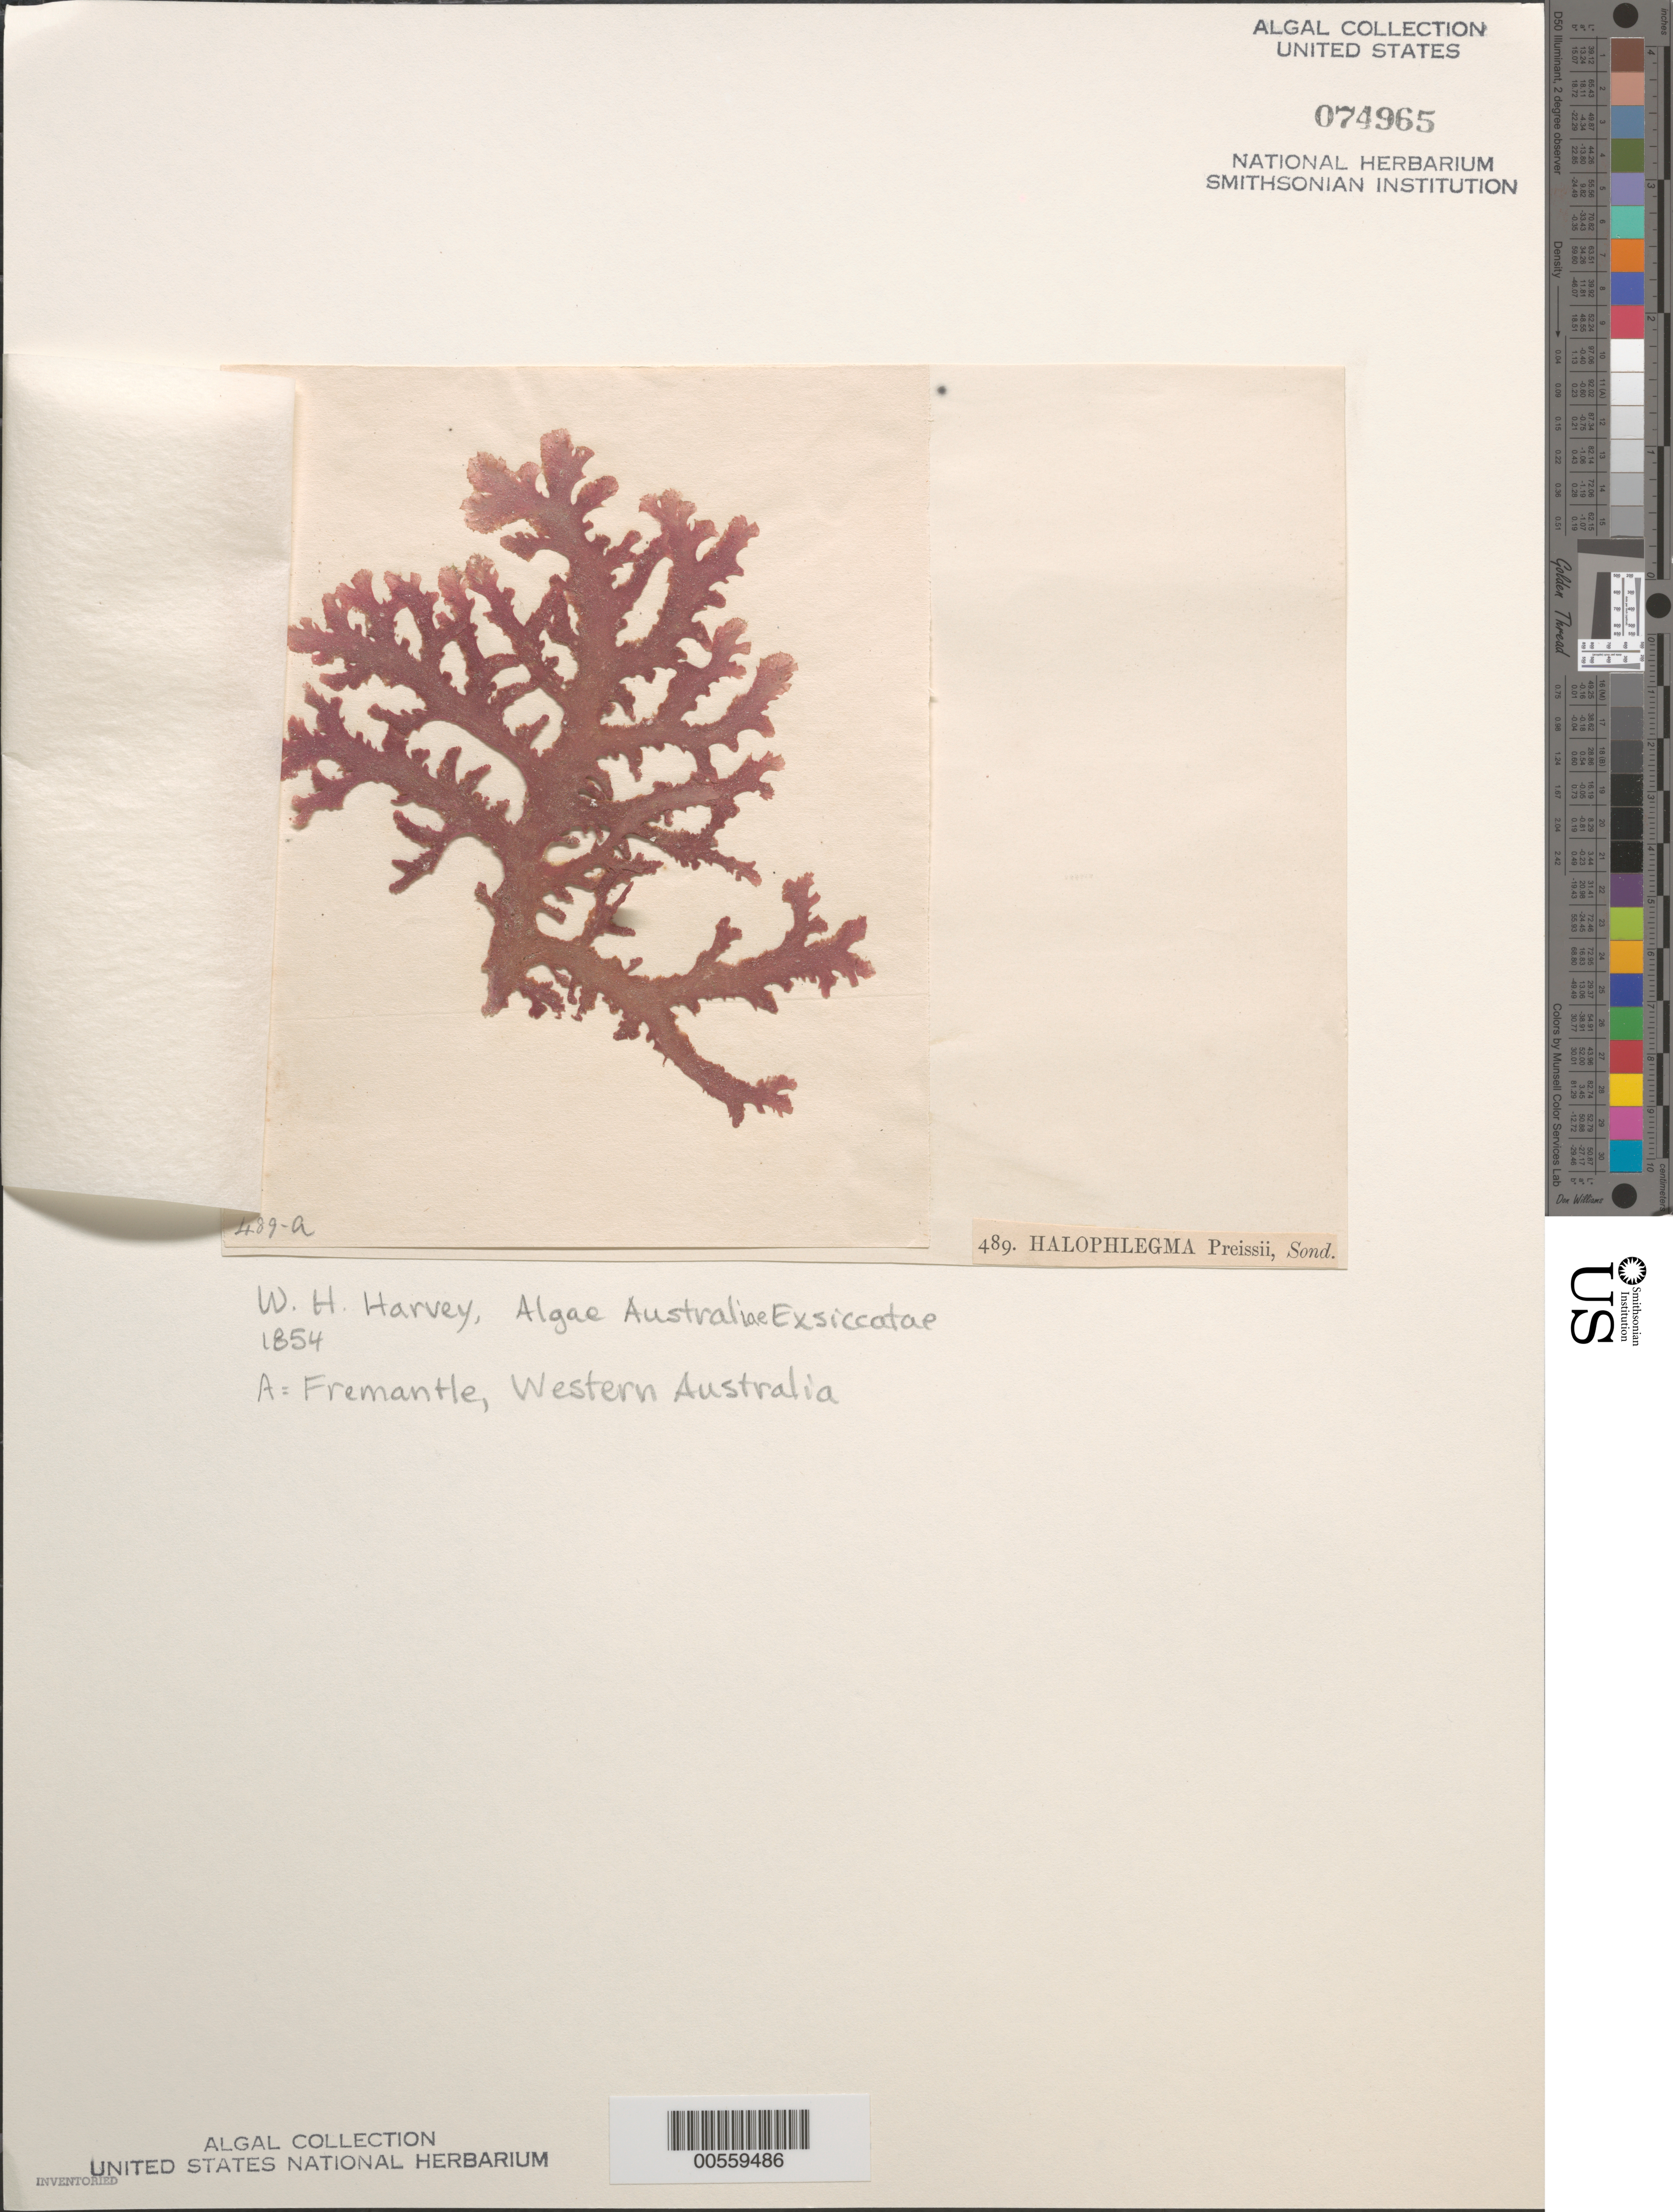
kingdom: Plantae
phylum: Rhodophyta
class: Florideophyceae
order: Ceramiales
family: Wrangeliaceae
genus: Haloplegma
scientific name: Haloplegma preissii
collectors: W. Harvey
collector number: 489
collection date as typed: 1854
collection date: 1854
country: Australia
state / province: Western Australia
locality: Fremantle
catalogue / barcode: US 74965